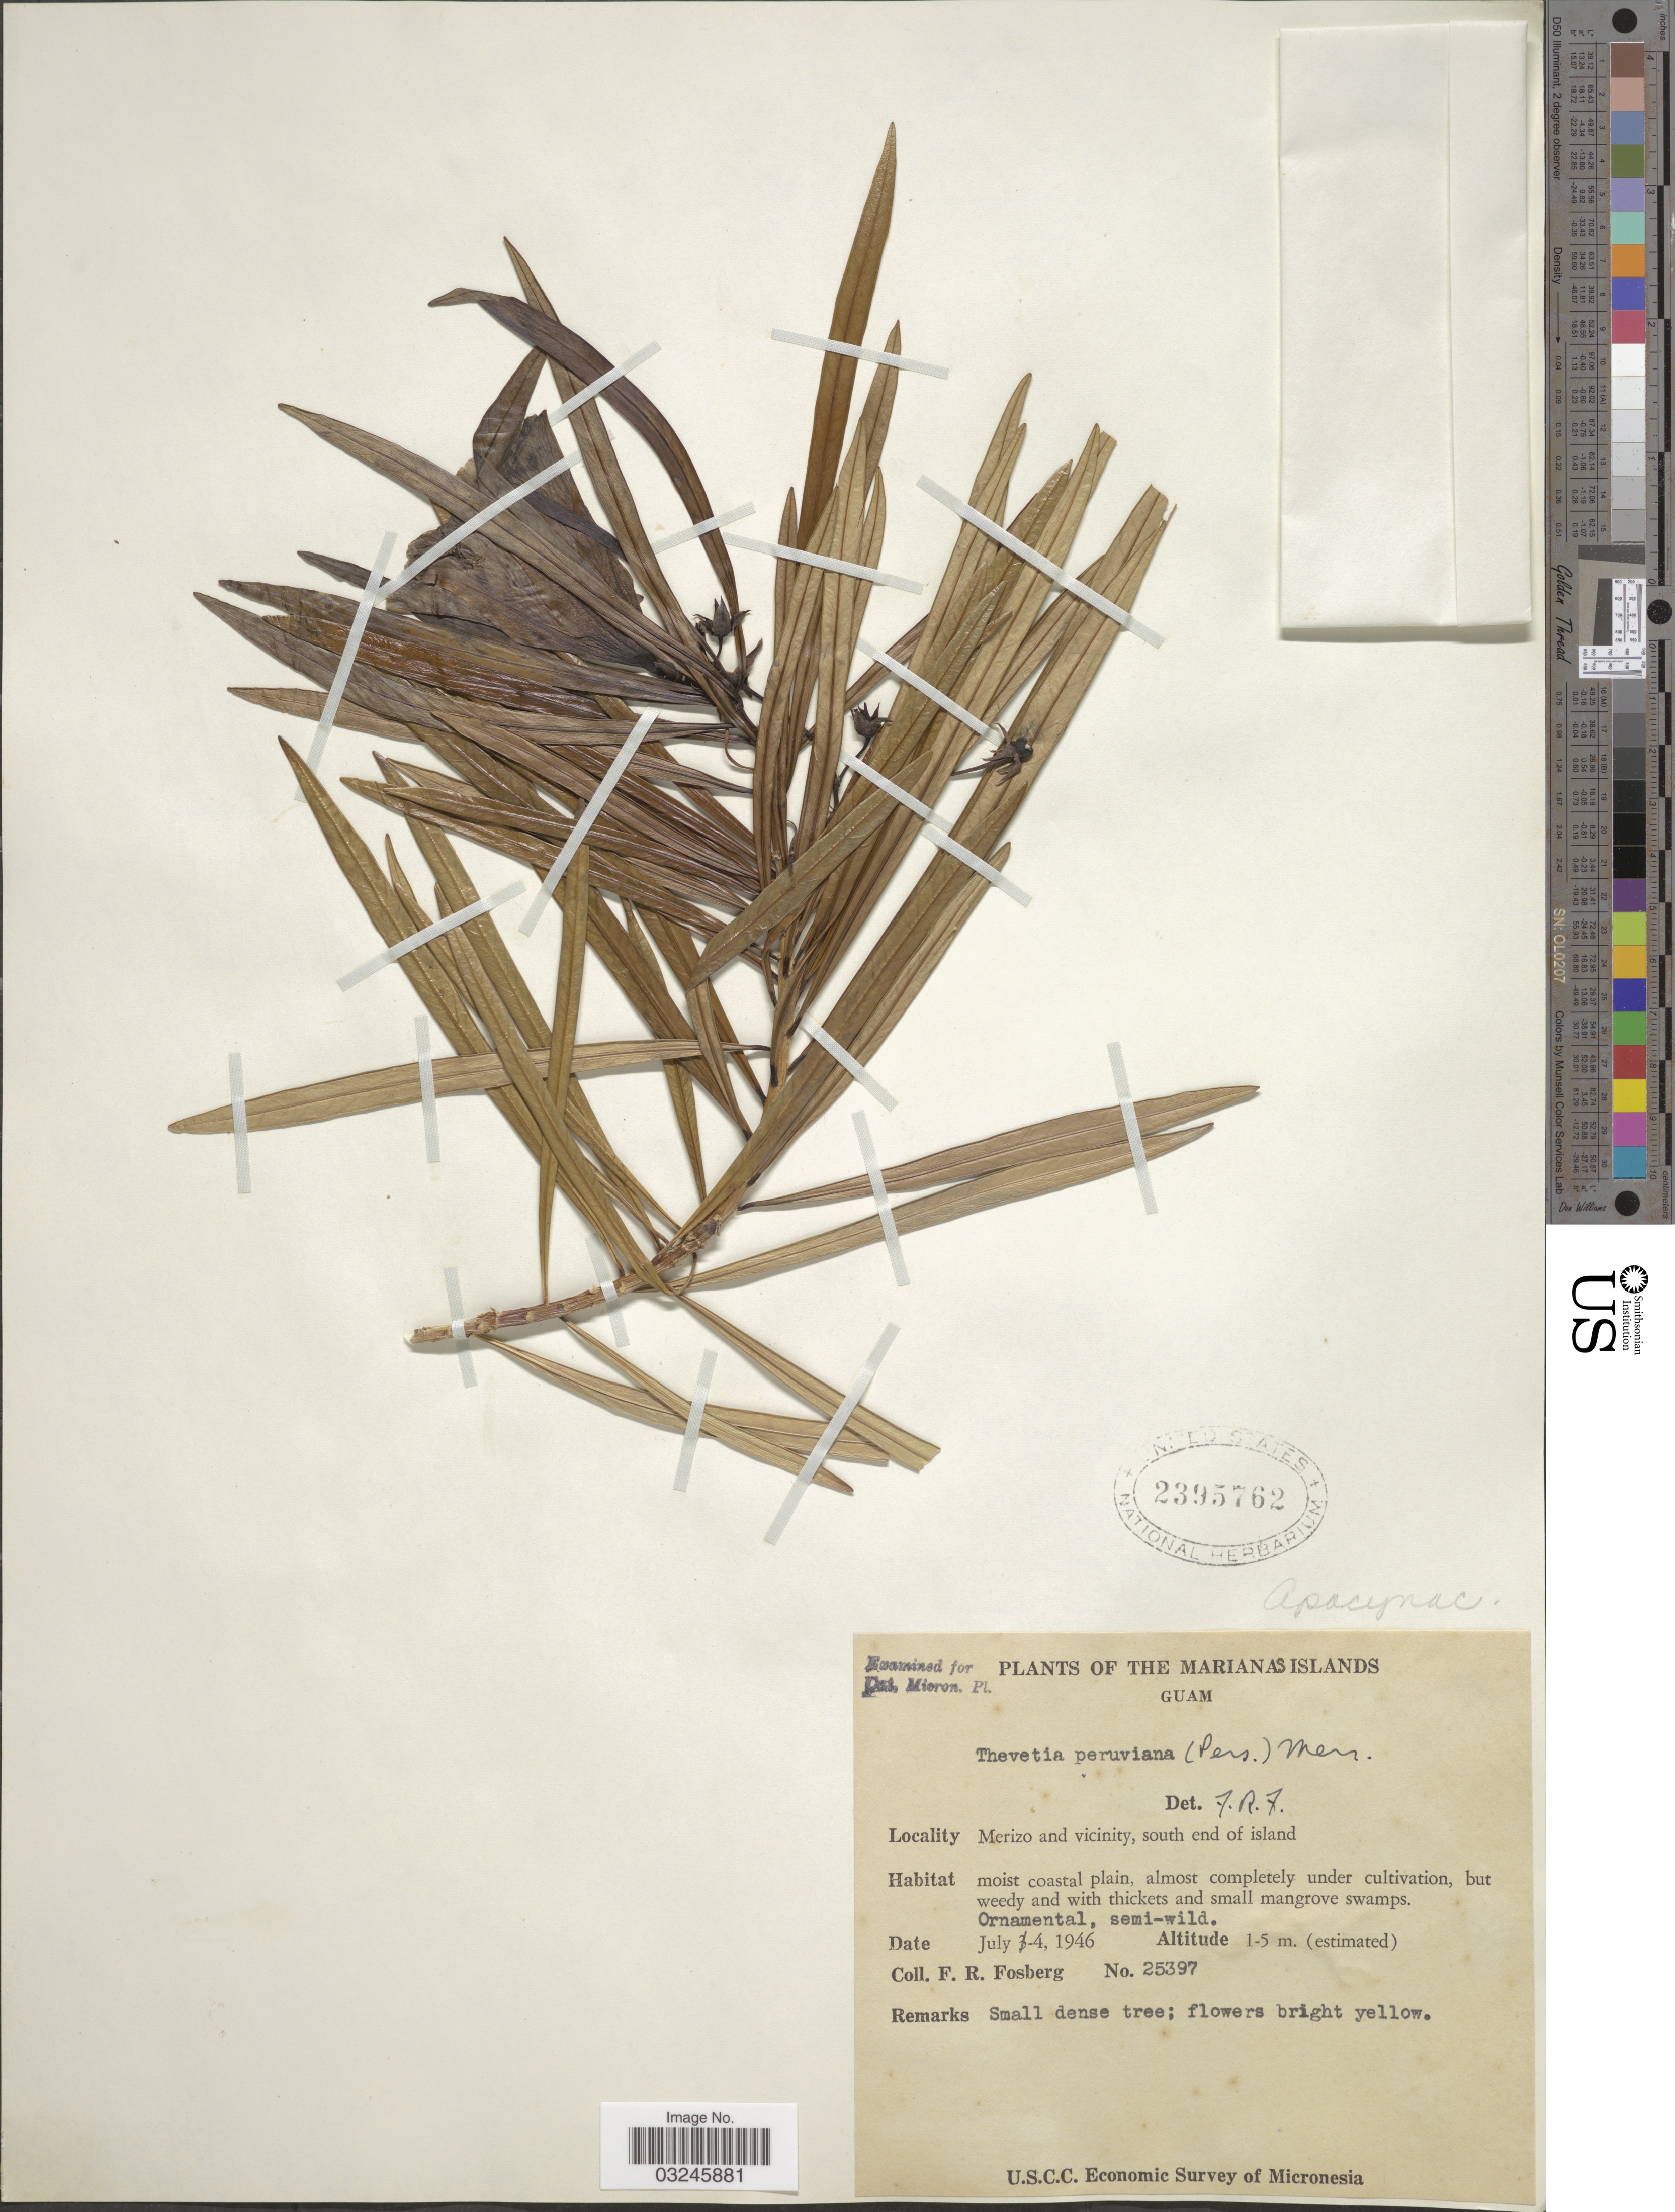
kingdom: Plantae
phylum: Tracheophyta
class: Magnoliopsida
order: Gentianales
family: Apocynaceae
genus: Thevetia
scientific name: Thevetia neriifolia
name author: Juss. ex Steud.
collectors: F. R. Fosberg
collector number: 25397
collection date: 1946-07-04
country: Guam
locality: The Marianas Islands, Merizo and vicinity, south end of island.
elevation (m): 1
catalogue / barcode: US 2395762